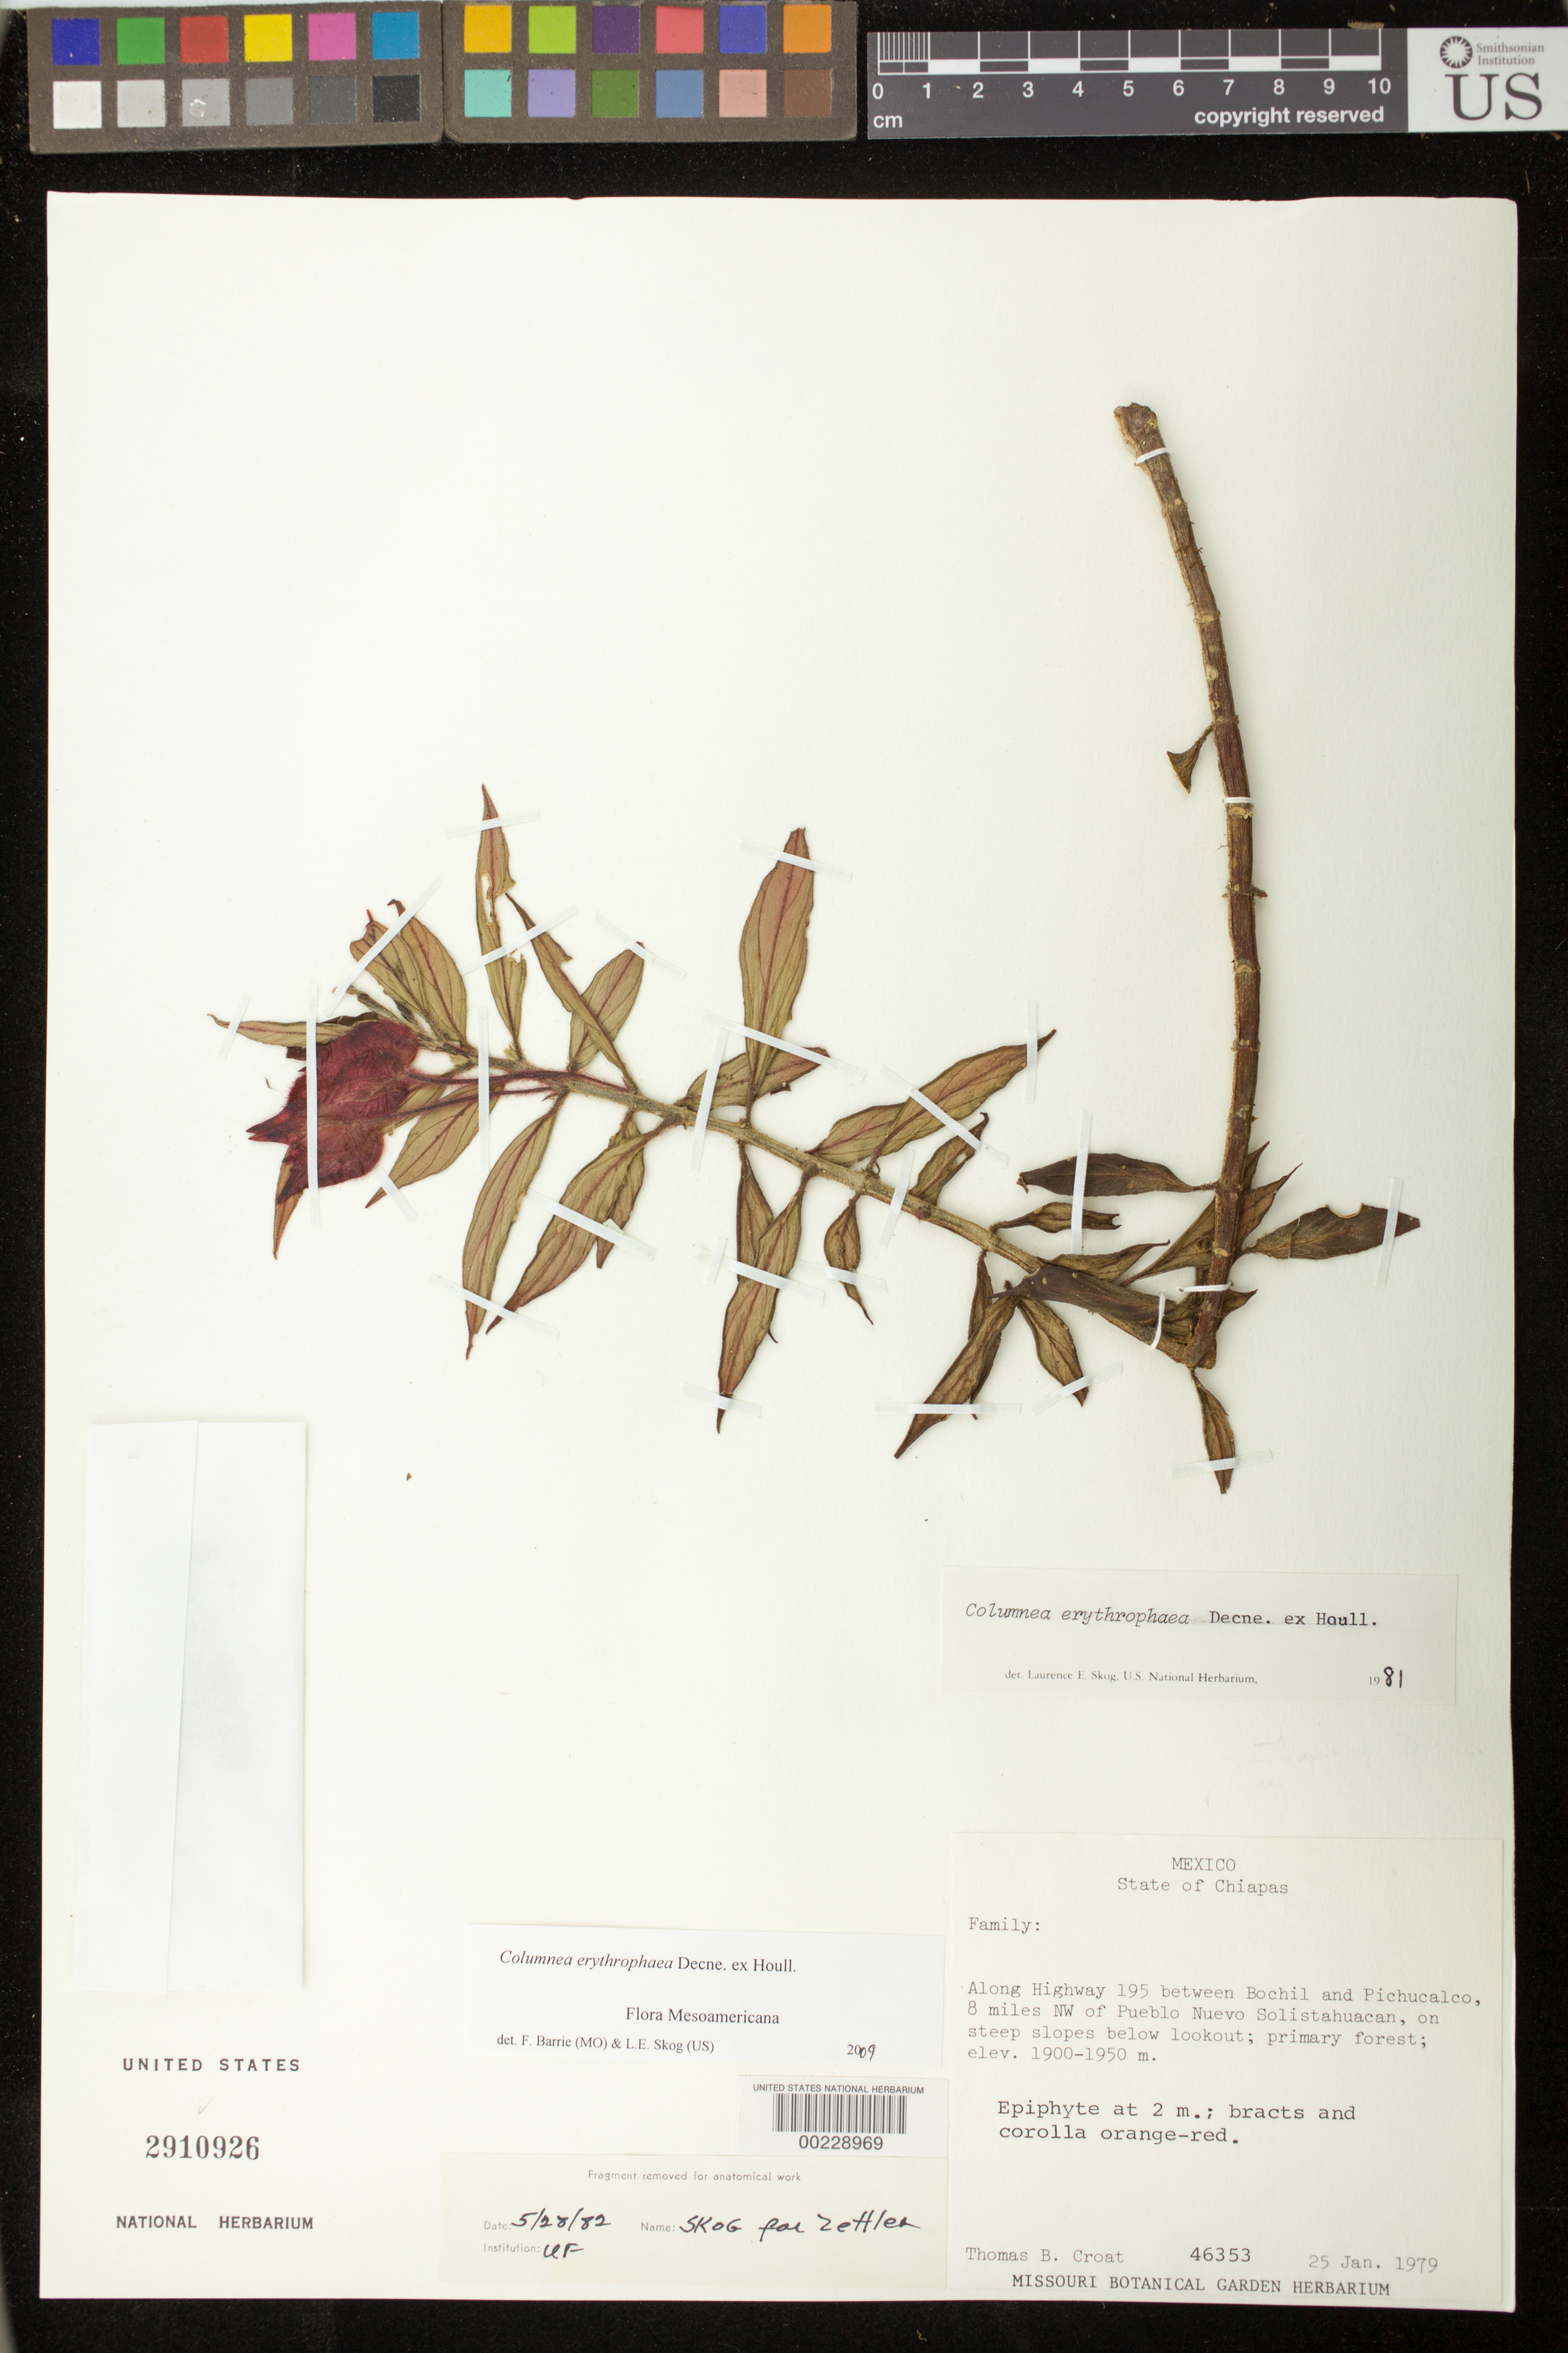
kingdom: Plantae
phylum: Tracheophyta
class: Magnoliopsida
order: Lamiales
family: Gesneriaceae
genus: Columnea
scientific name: Columnea erythrophaea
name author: Decne. ex Houllet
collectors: T. B. Croat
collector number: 46353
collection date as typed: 25 Jan 1979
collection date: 1979-01-25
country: Mexico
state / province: Chiapas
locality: Along highway 195 between Bochil and Pichucalco, 8 mi NW of Pueblo Nuevo Solistahuacan, on steep slopes below lookout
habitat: Primary forest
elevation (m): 579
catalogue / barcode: US 2910926